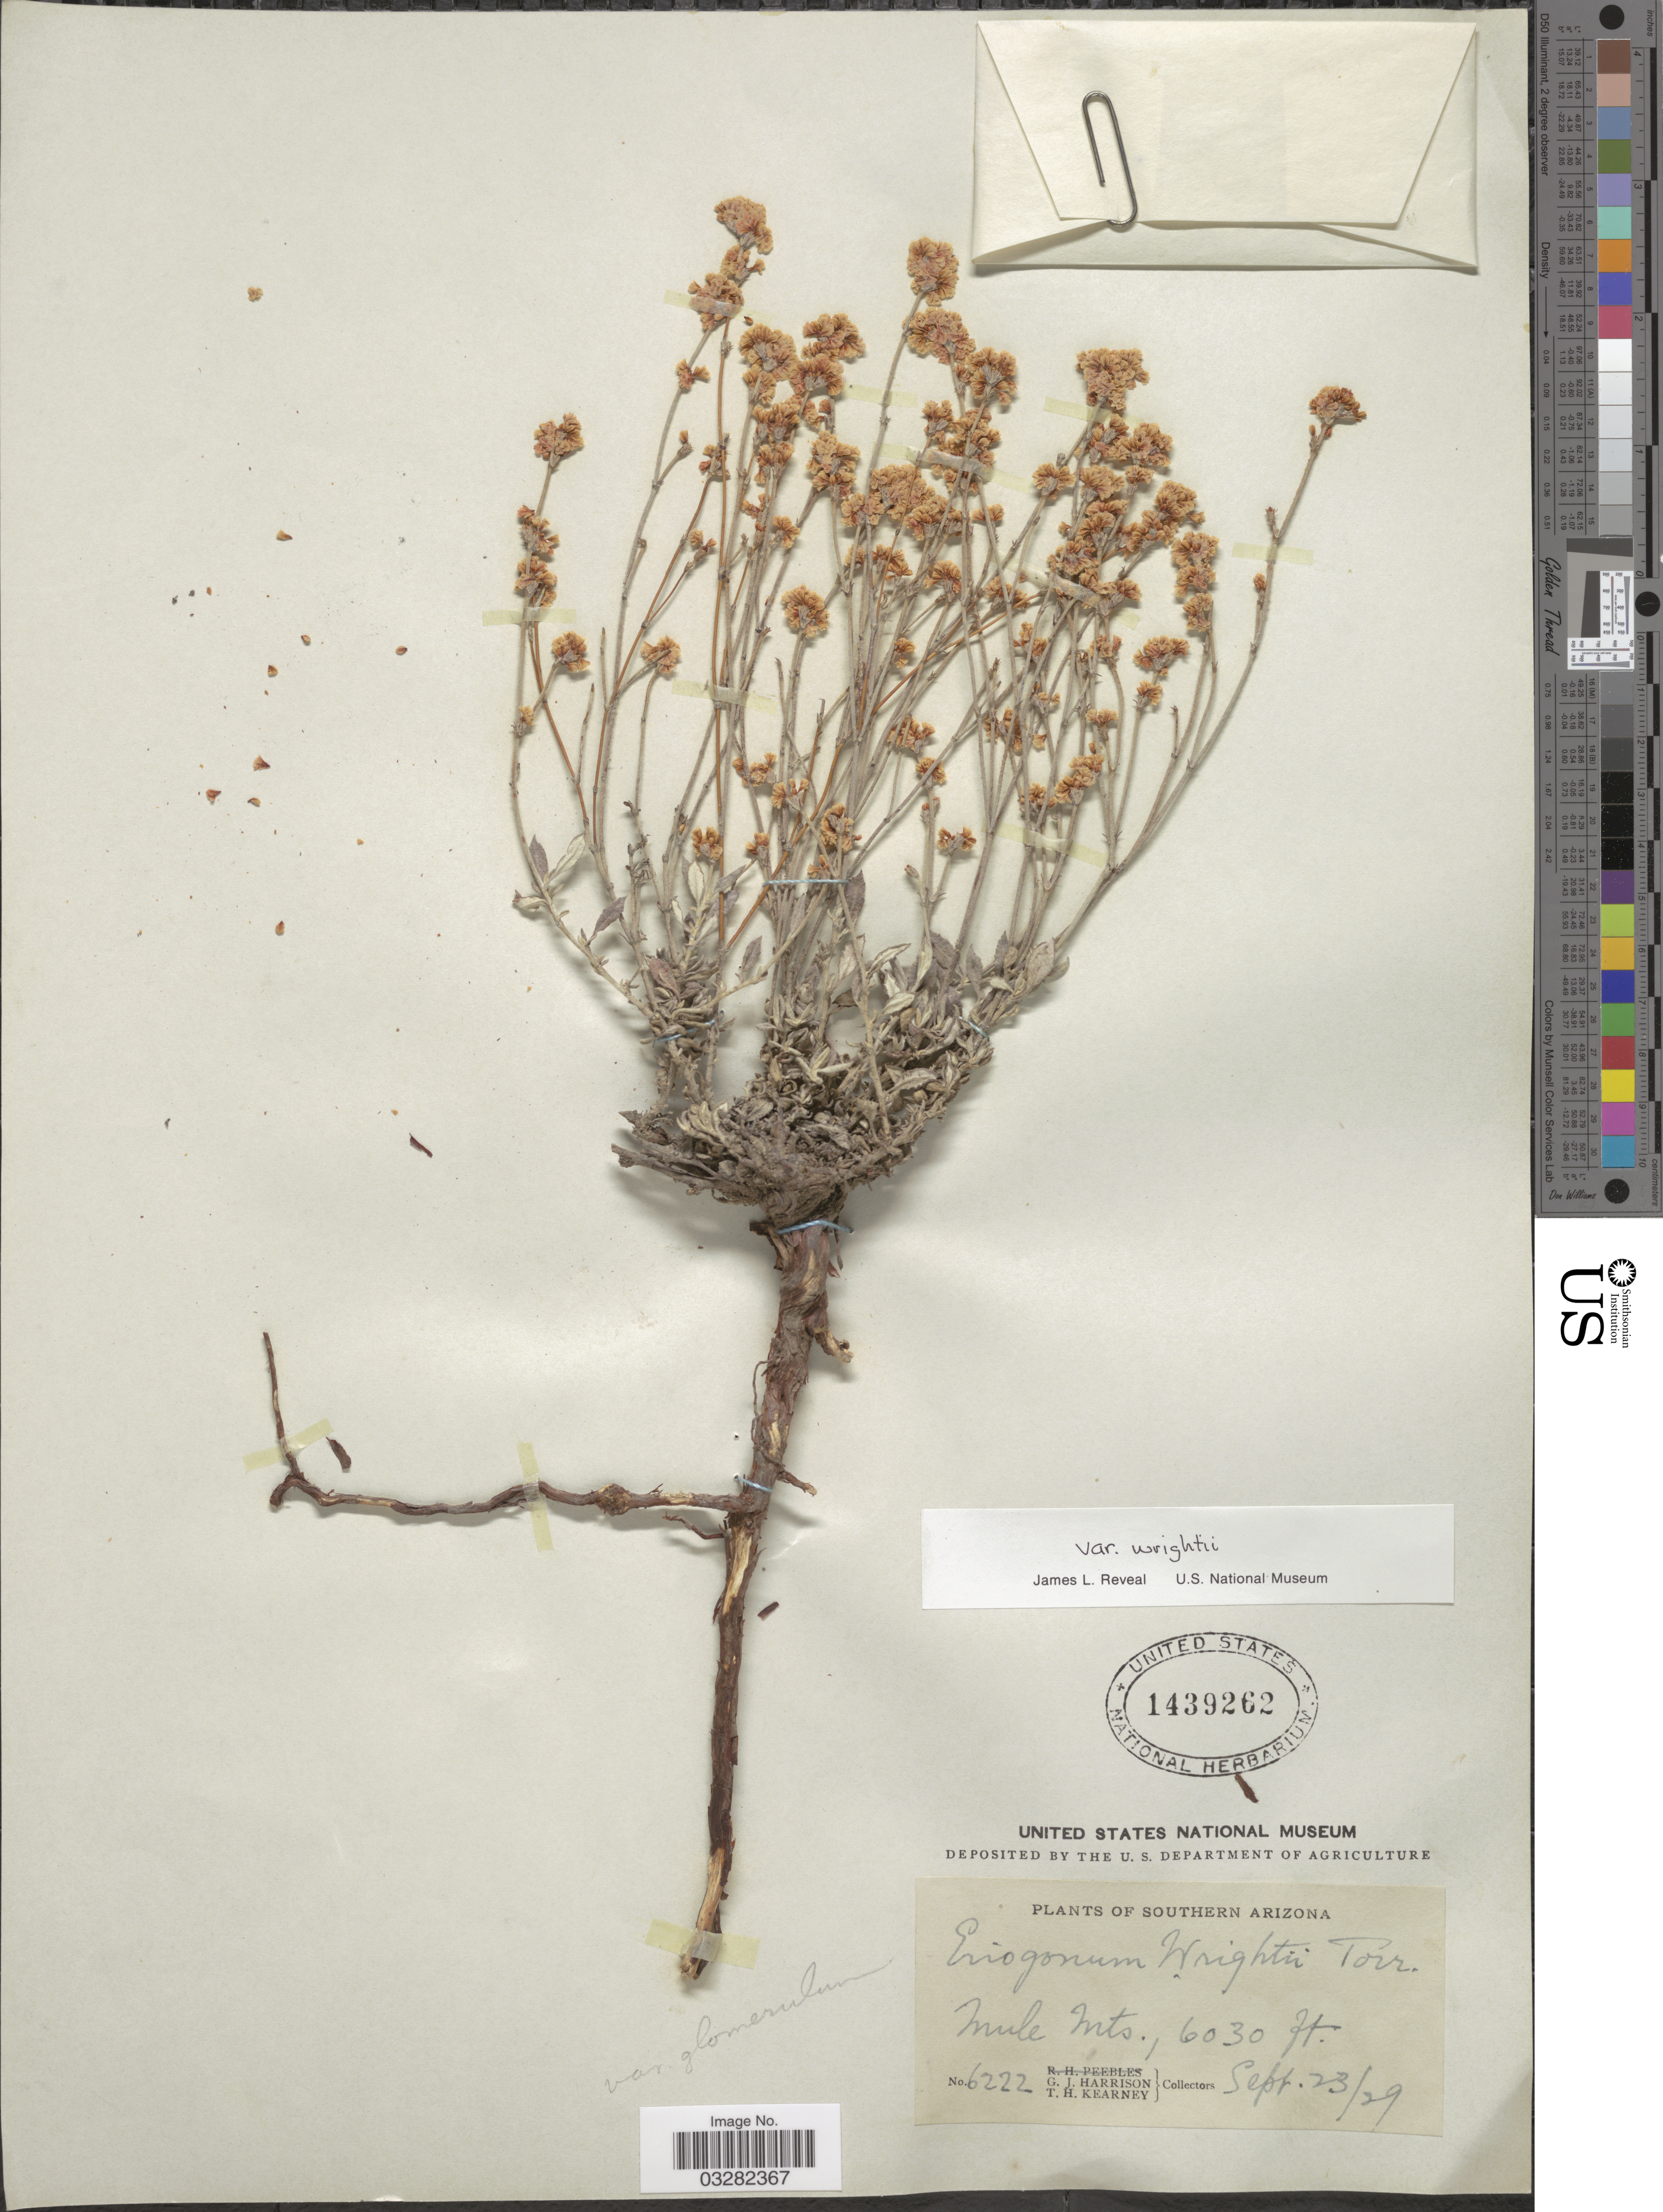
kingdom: Plantae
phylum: Tracheophyta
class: Magnoliopsida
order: Caryophyllales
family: Polygonaceae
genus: Eriogonum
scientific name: Eriogonum wrightii var. wrightii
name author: Torr. ex Benth.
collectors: G. J. Harrison & T. H. Kearney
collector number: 6222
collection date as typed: Transcribed d/m/y: 23/9/29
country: United States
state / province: Arizona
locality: Southern Arizona. Mule Mts.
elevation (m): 1838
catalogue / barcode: US 1439262